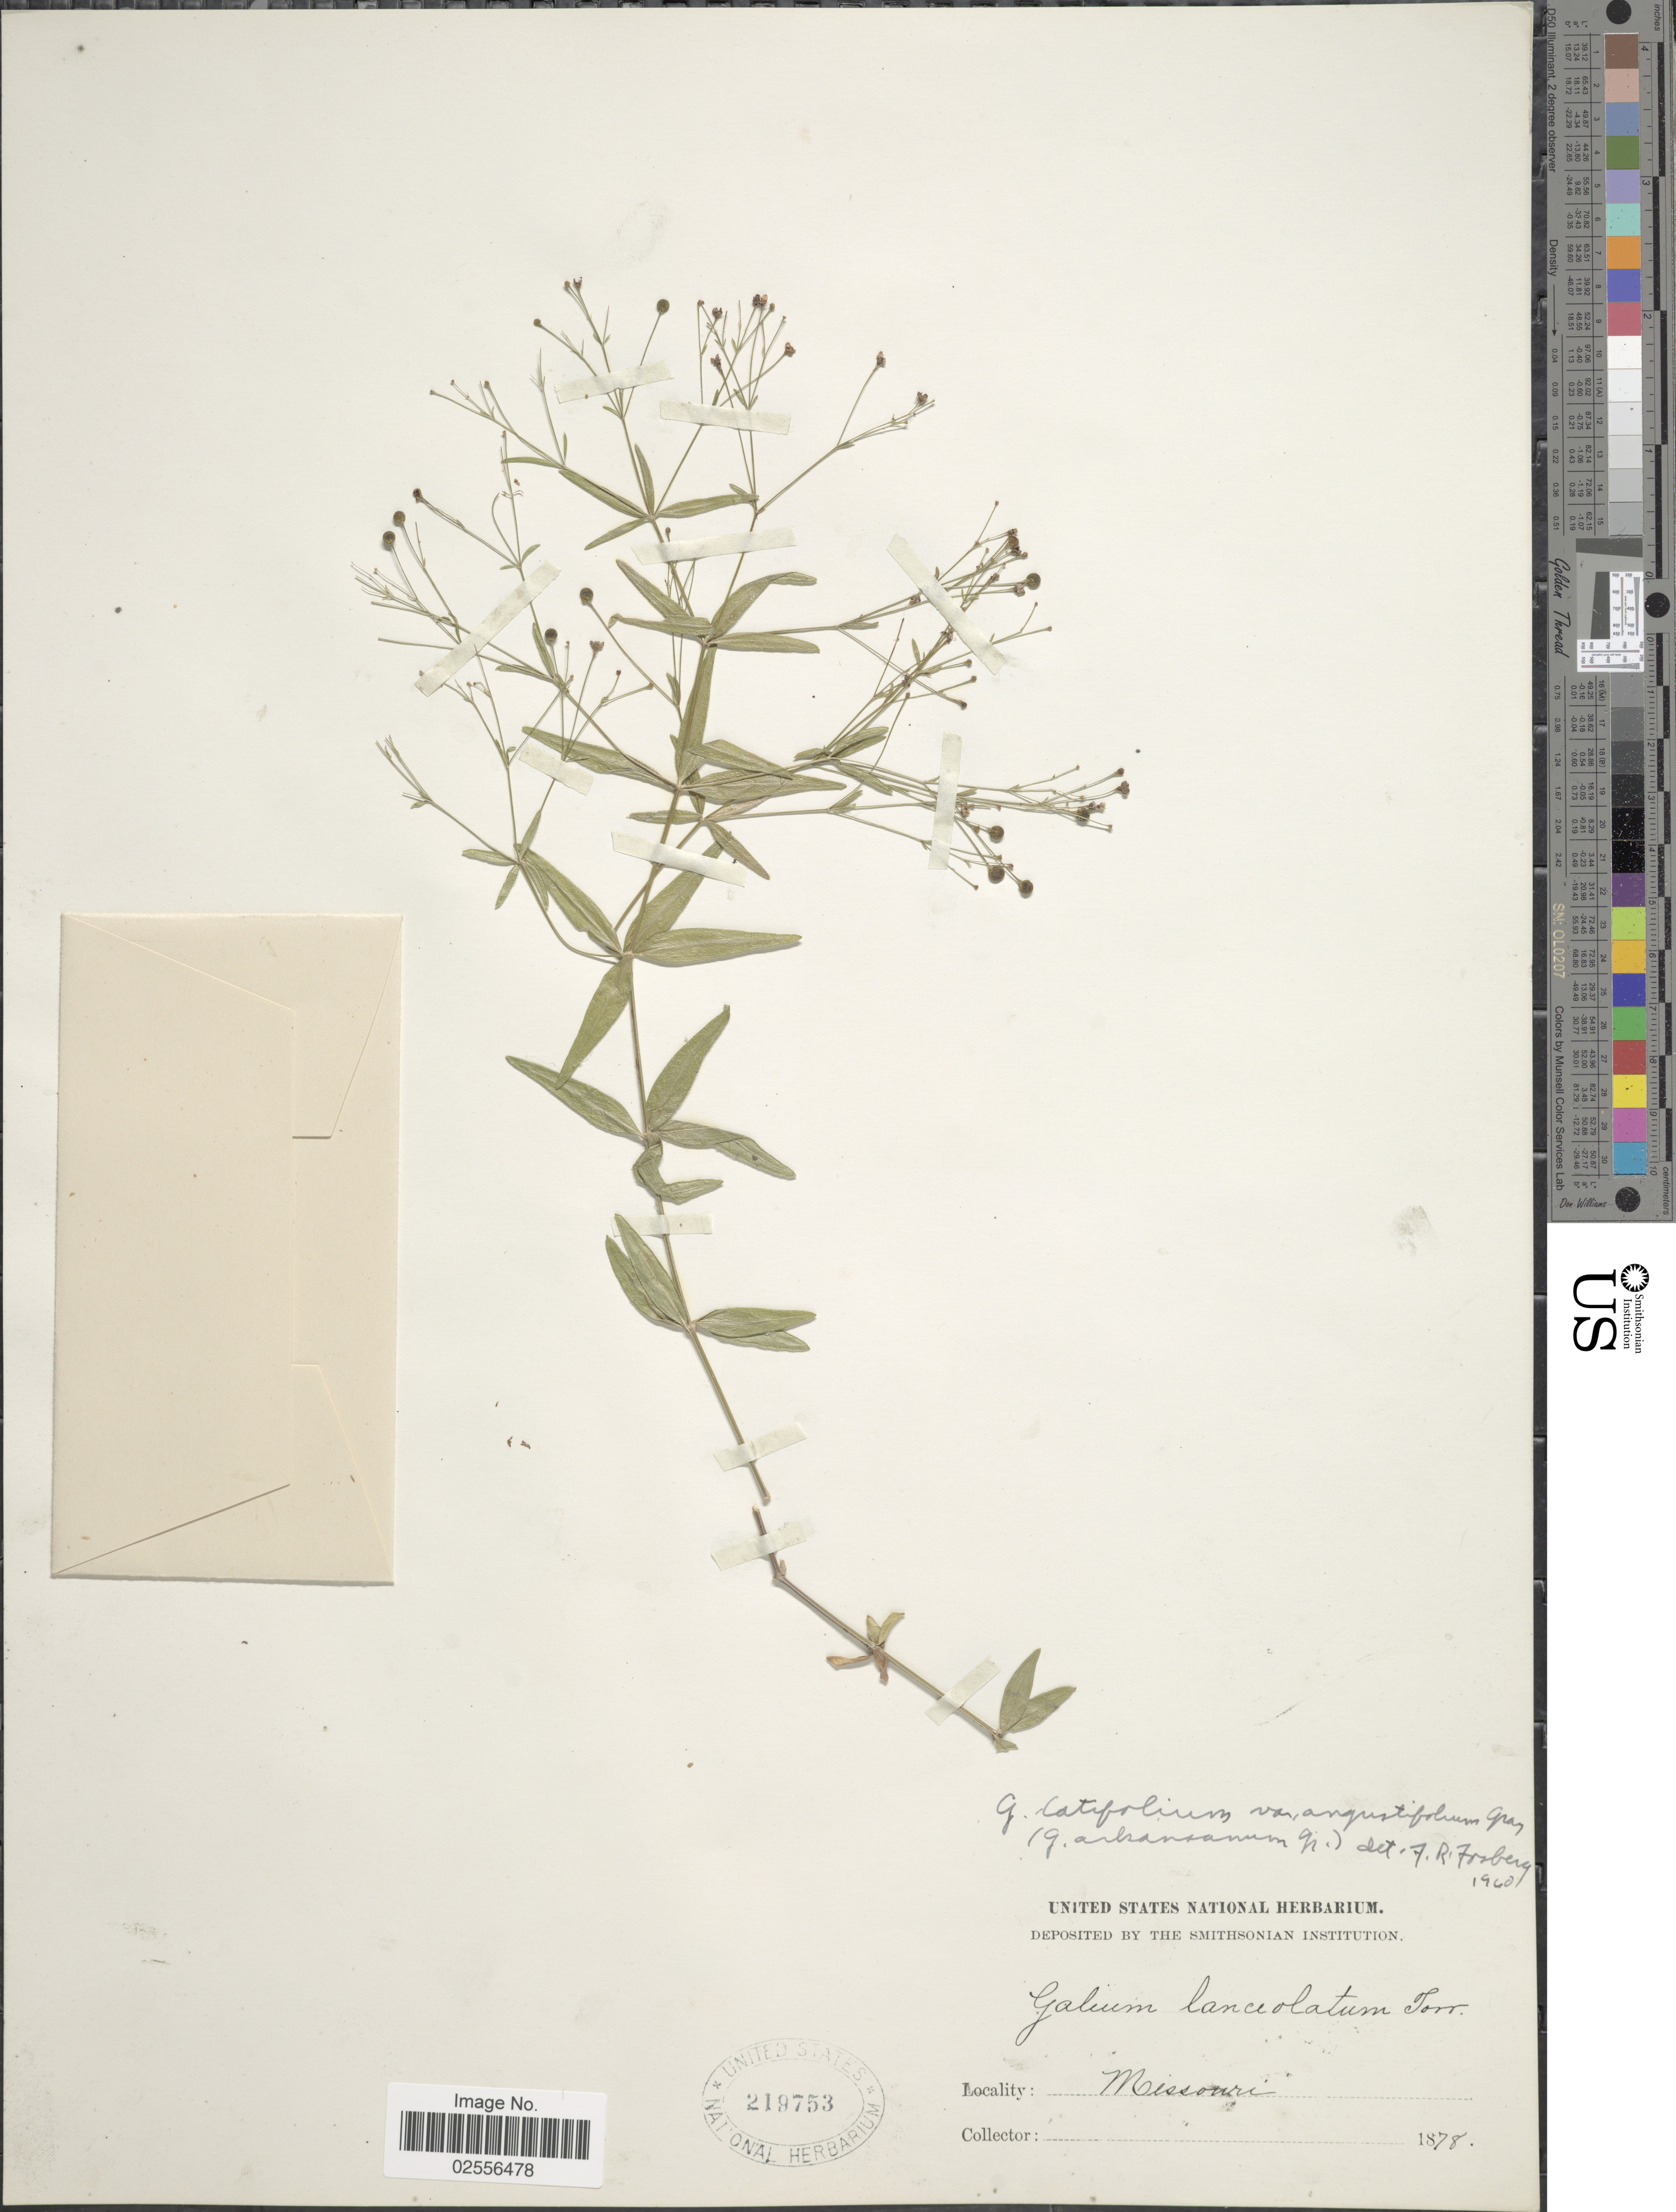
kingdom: Plantae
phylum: Tracheophyta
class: Magnoliopsida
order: Gentianales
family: Rubiaceae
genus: Galium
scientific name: Galium arkansanum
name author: A. Gray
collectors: ex herb. United States National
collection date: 1878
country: United States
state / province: Missouri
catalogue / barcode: US 219753